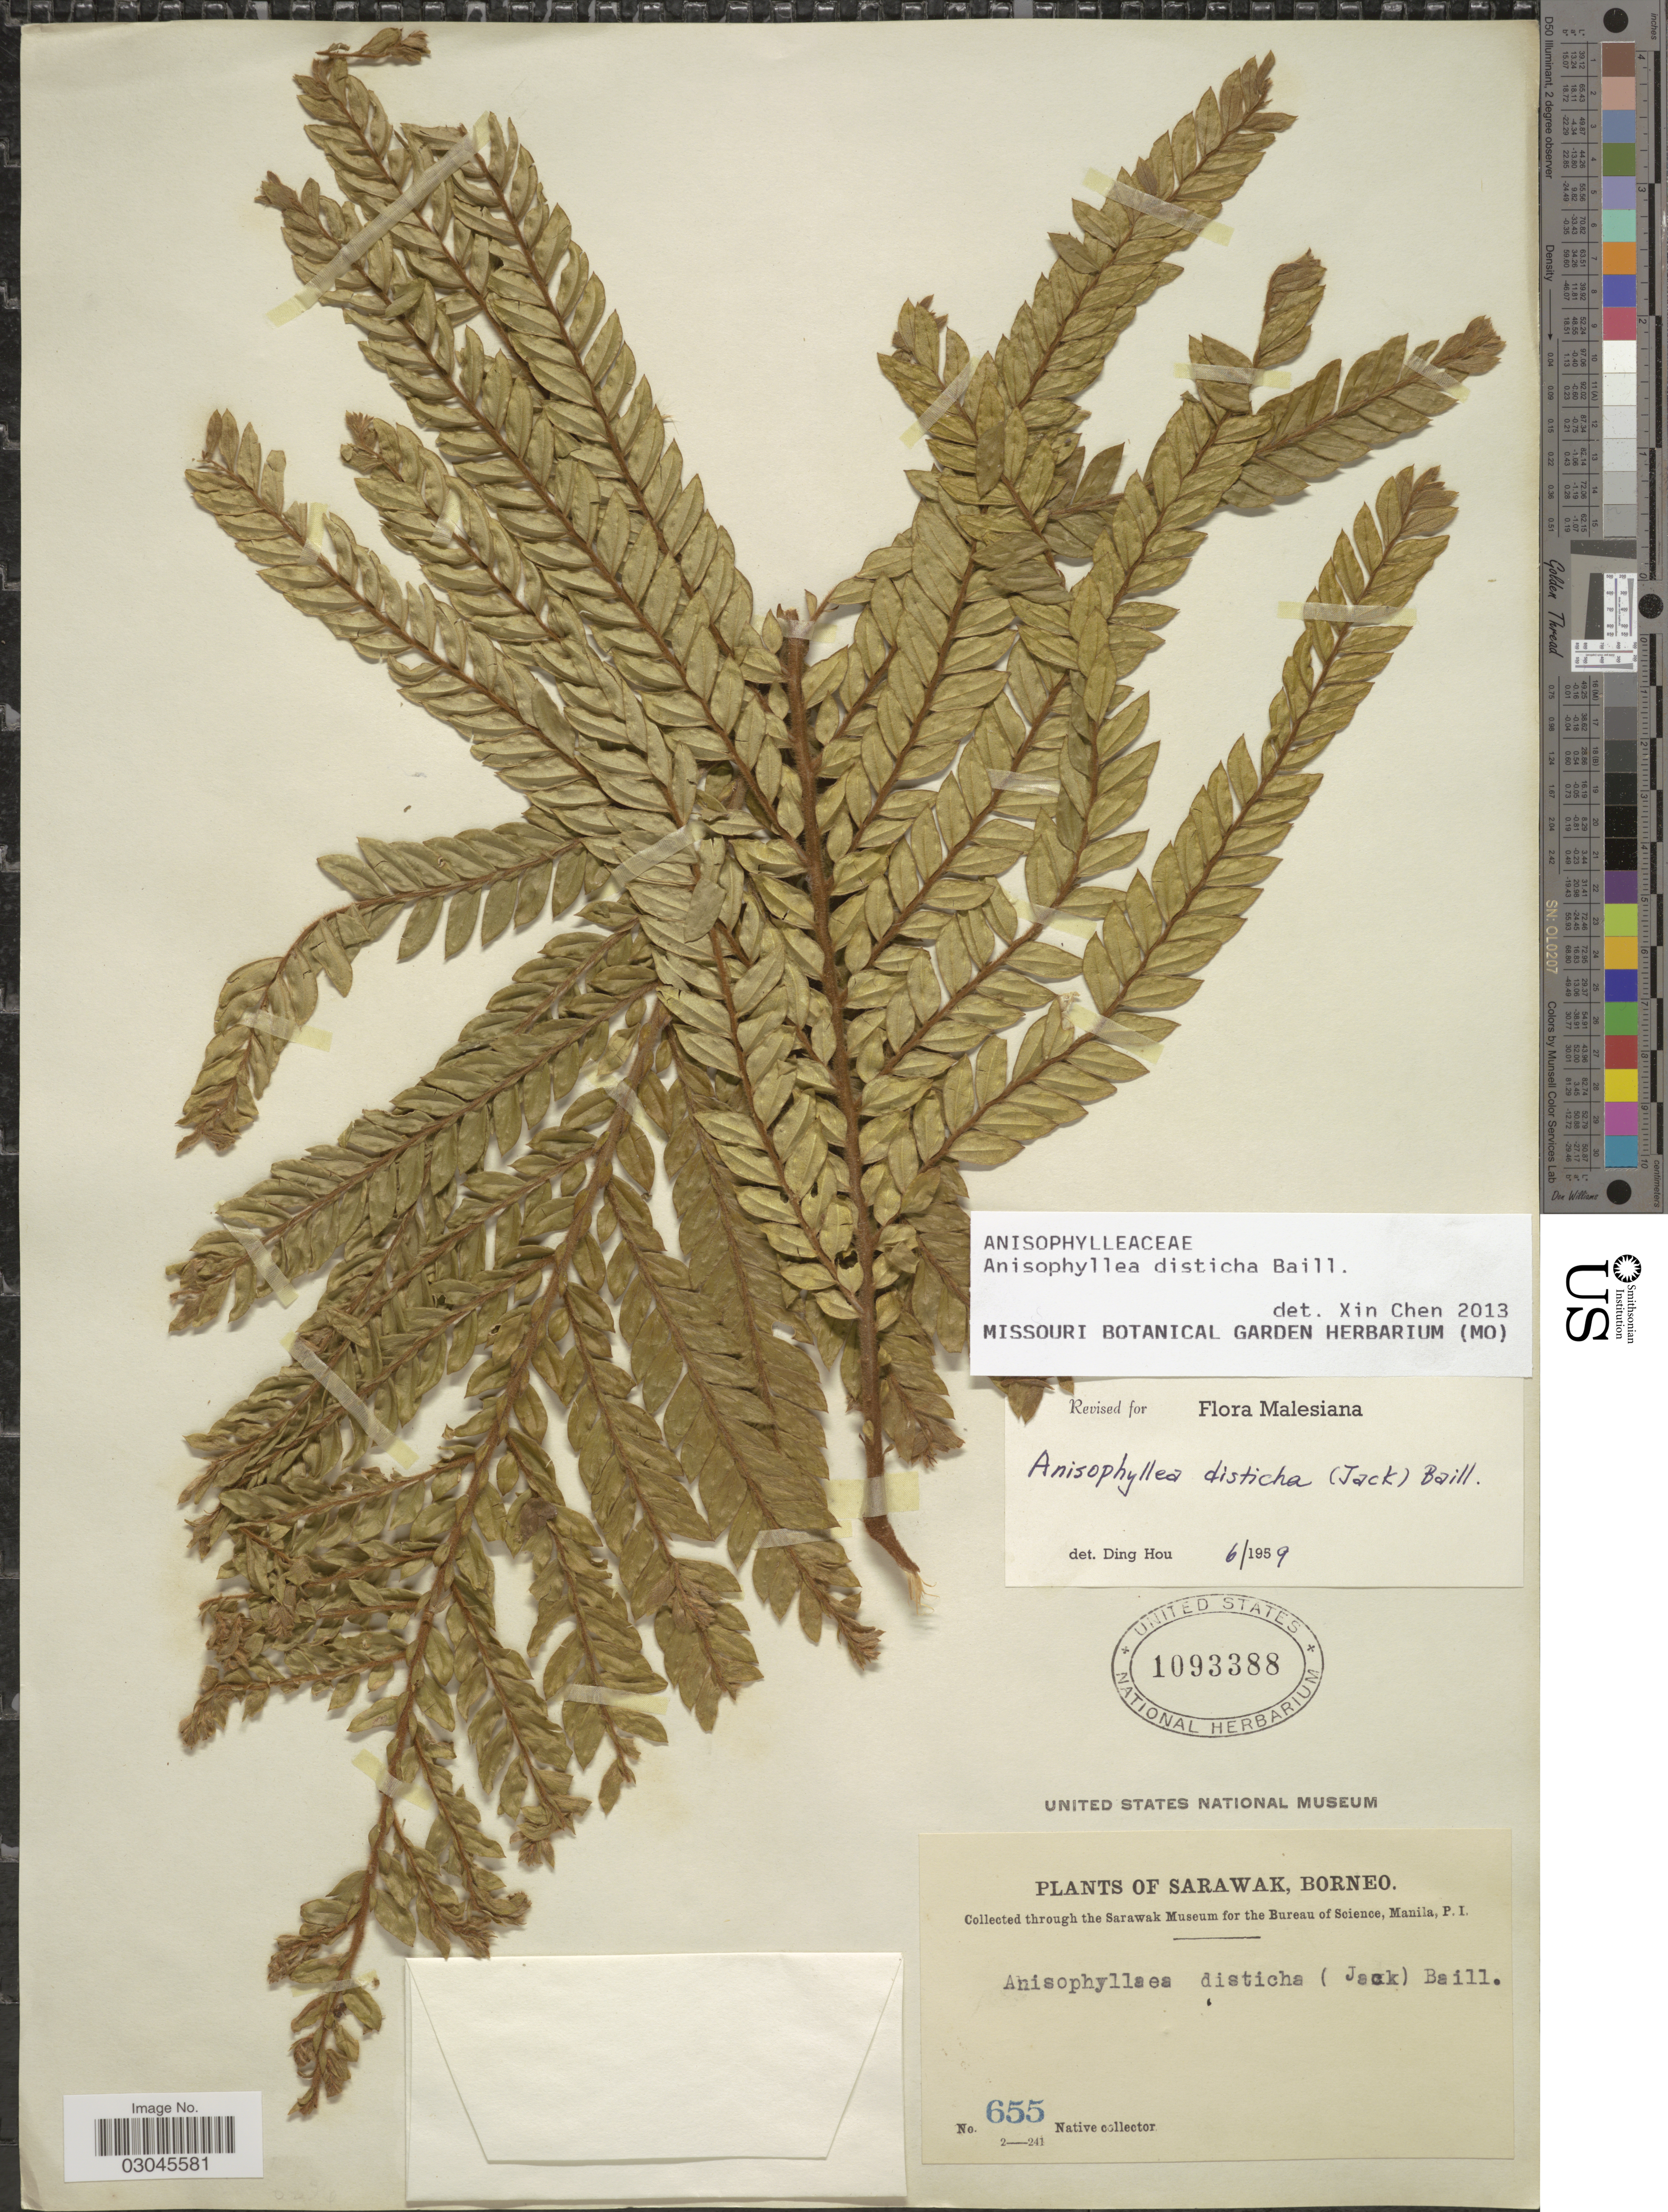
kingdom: Plantae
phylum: Tracheophyta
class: Magnoliopsida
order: Cucurbitales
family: Anisophylleaceae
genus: Anisophyllea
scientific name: Anisophyllea disticha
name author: (Jack) Baill.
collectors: Native collector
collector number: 655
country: Malaysia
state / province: Sarawak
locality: Borneo.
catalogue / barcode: US 1093388